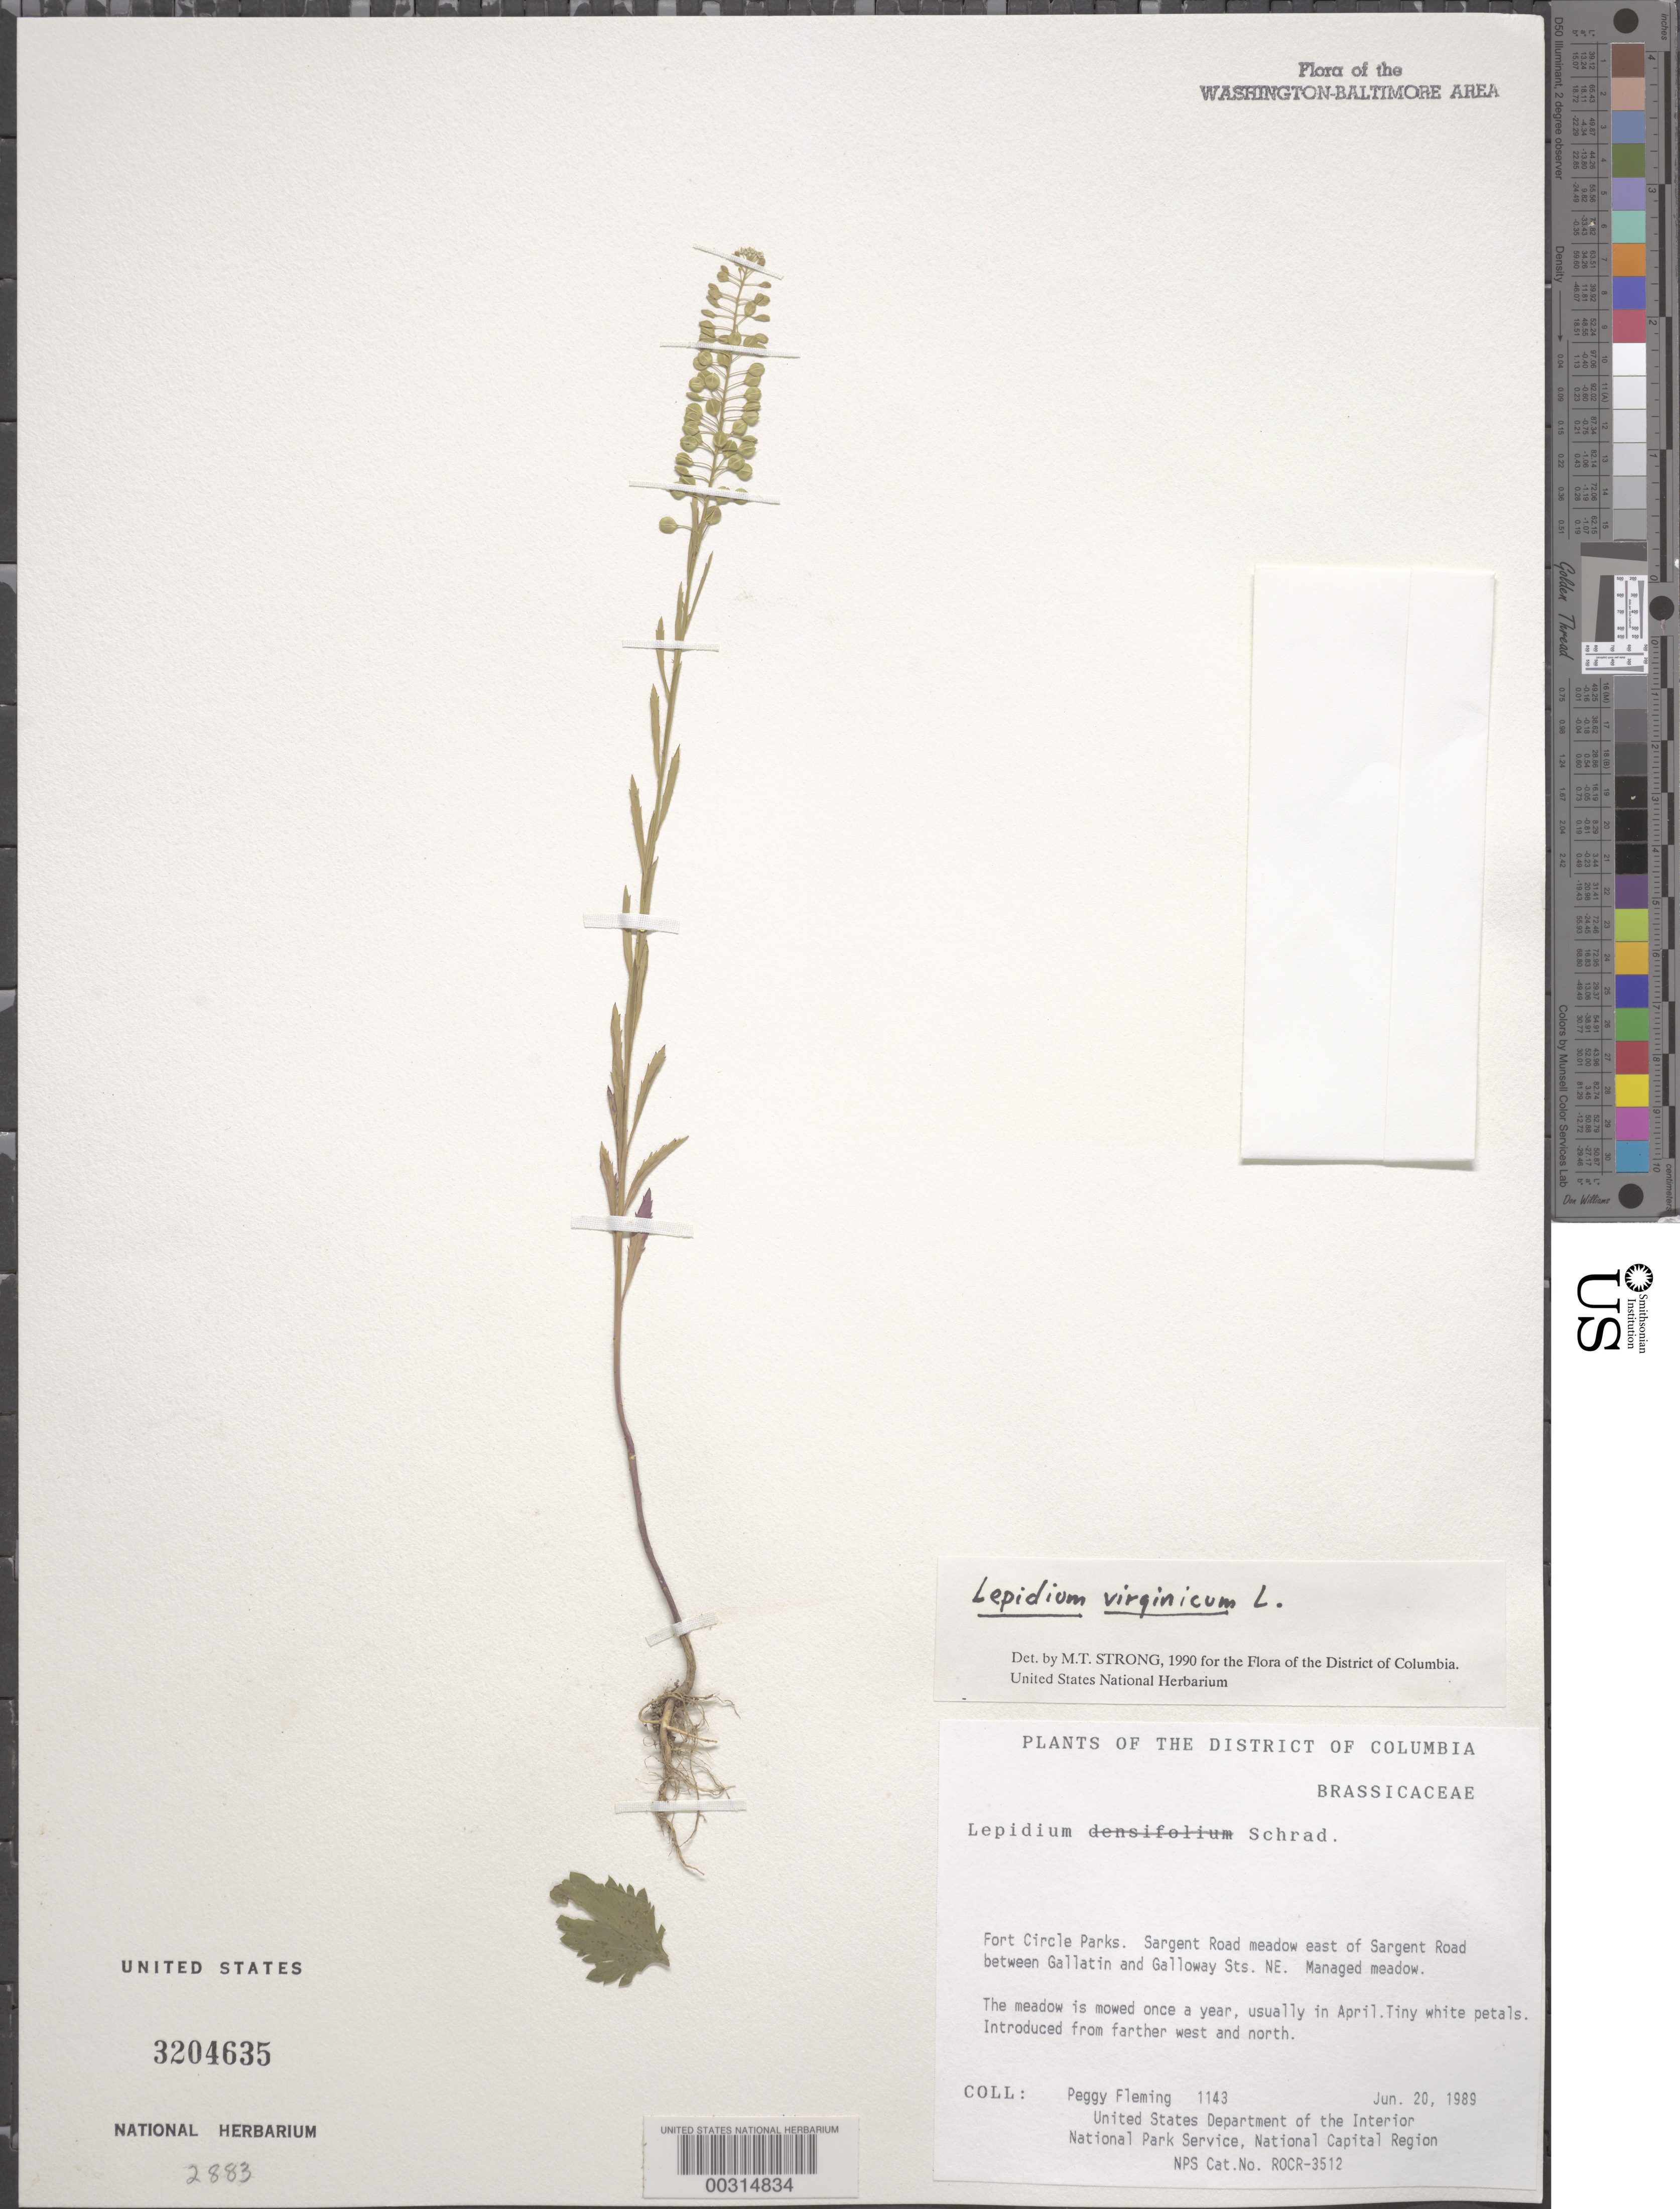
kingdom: Plantae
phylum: Tracheophyta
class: Magnoliopsida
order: Brassicales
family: Brassicaceae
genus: Lepidium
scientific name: Lepidium virginicum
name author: L.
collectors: P. Fleming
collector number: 1143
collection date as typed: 20 Jun 1989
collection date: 1989-06-20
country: United States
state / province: District of Columbia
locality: Fort Circle Parks, Sargent Road meadow E of Sargent Road between Gallatin and Galloway Sts, NE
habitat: Managed meadow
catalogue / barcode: US 3204635